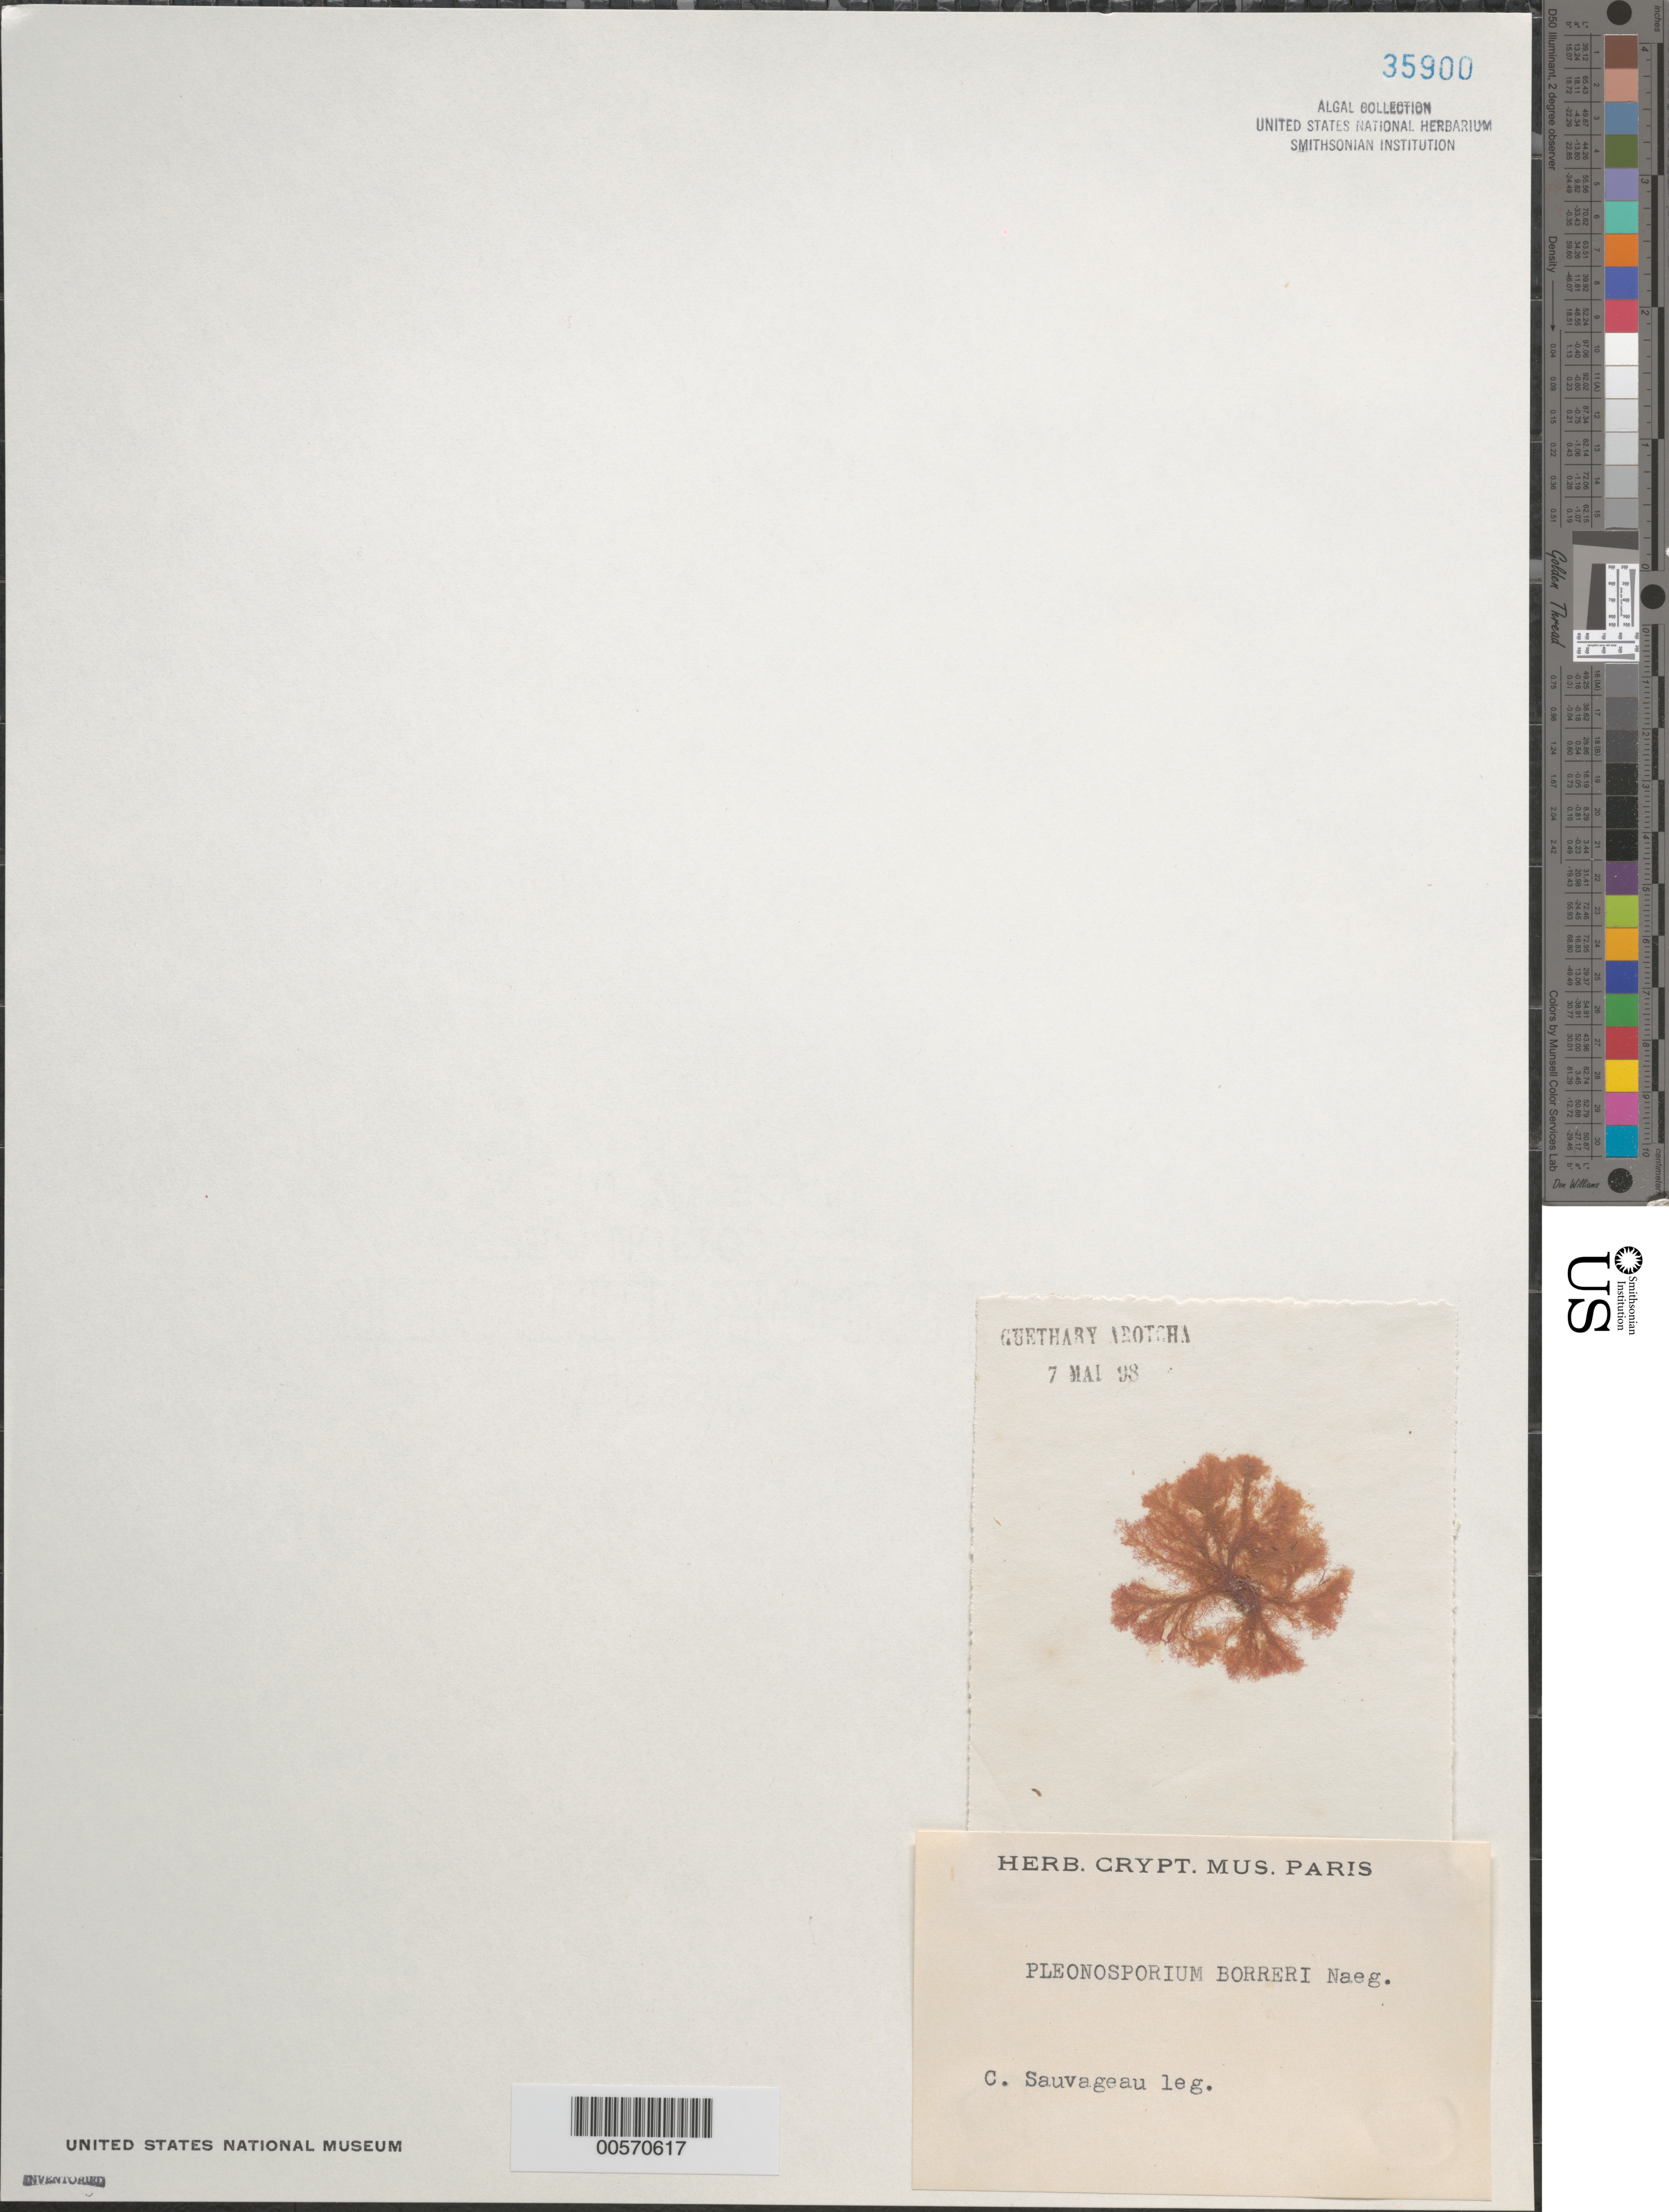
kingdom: Plantae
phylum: Rhodophyta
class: Florideophyceae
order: Ceramiales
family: Wrangeliaceae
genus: Pleonosporium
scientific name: Pleonosporium borreri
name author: (Sm.) Näg.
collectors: C. F. Sauvageau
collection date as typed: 07 May 1898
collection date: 1898-05-07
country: France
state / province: Nouvelle-Aquitaine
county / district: Pyrénées-Atlantiques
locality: Guethary Arotcha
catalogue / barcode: US 35900